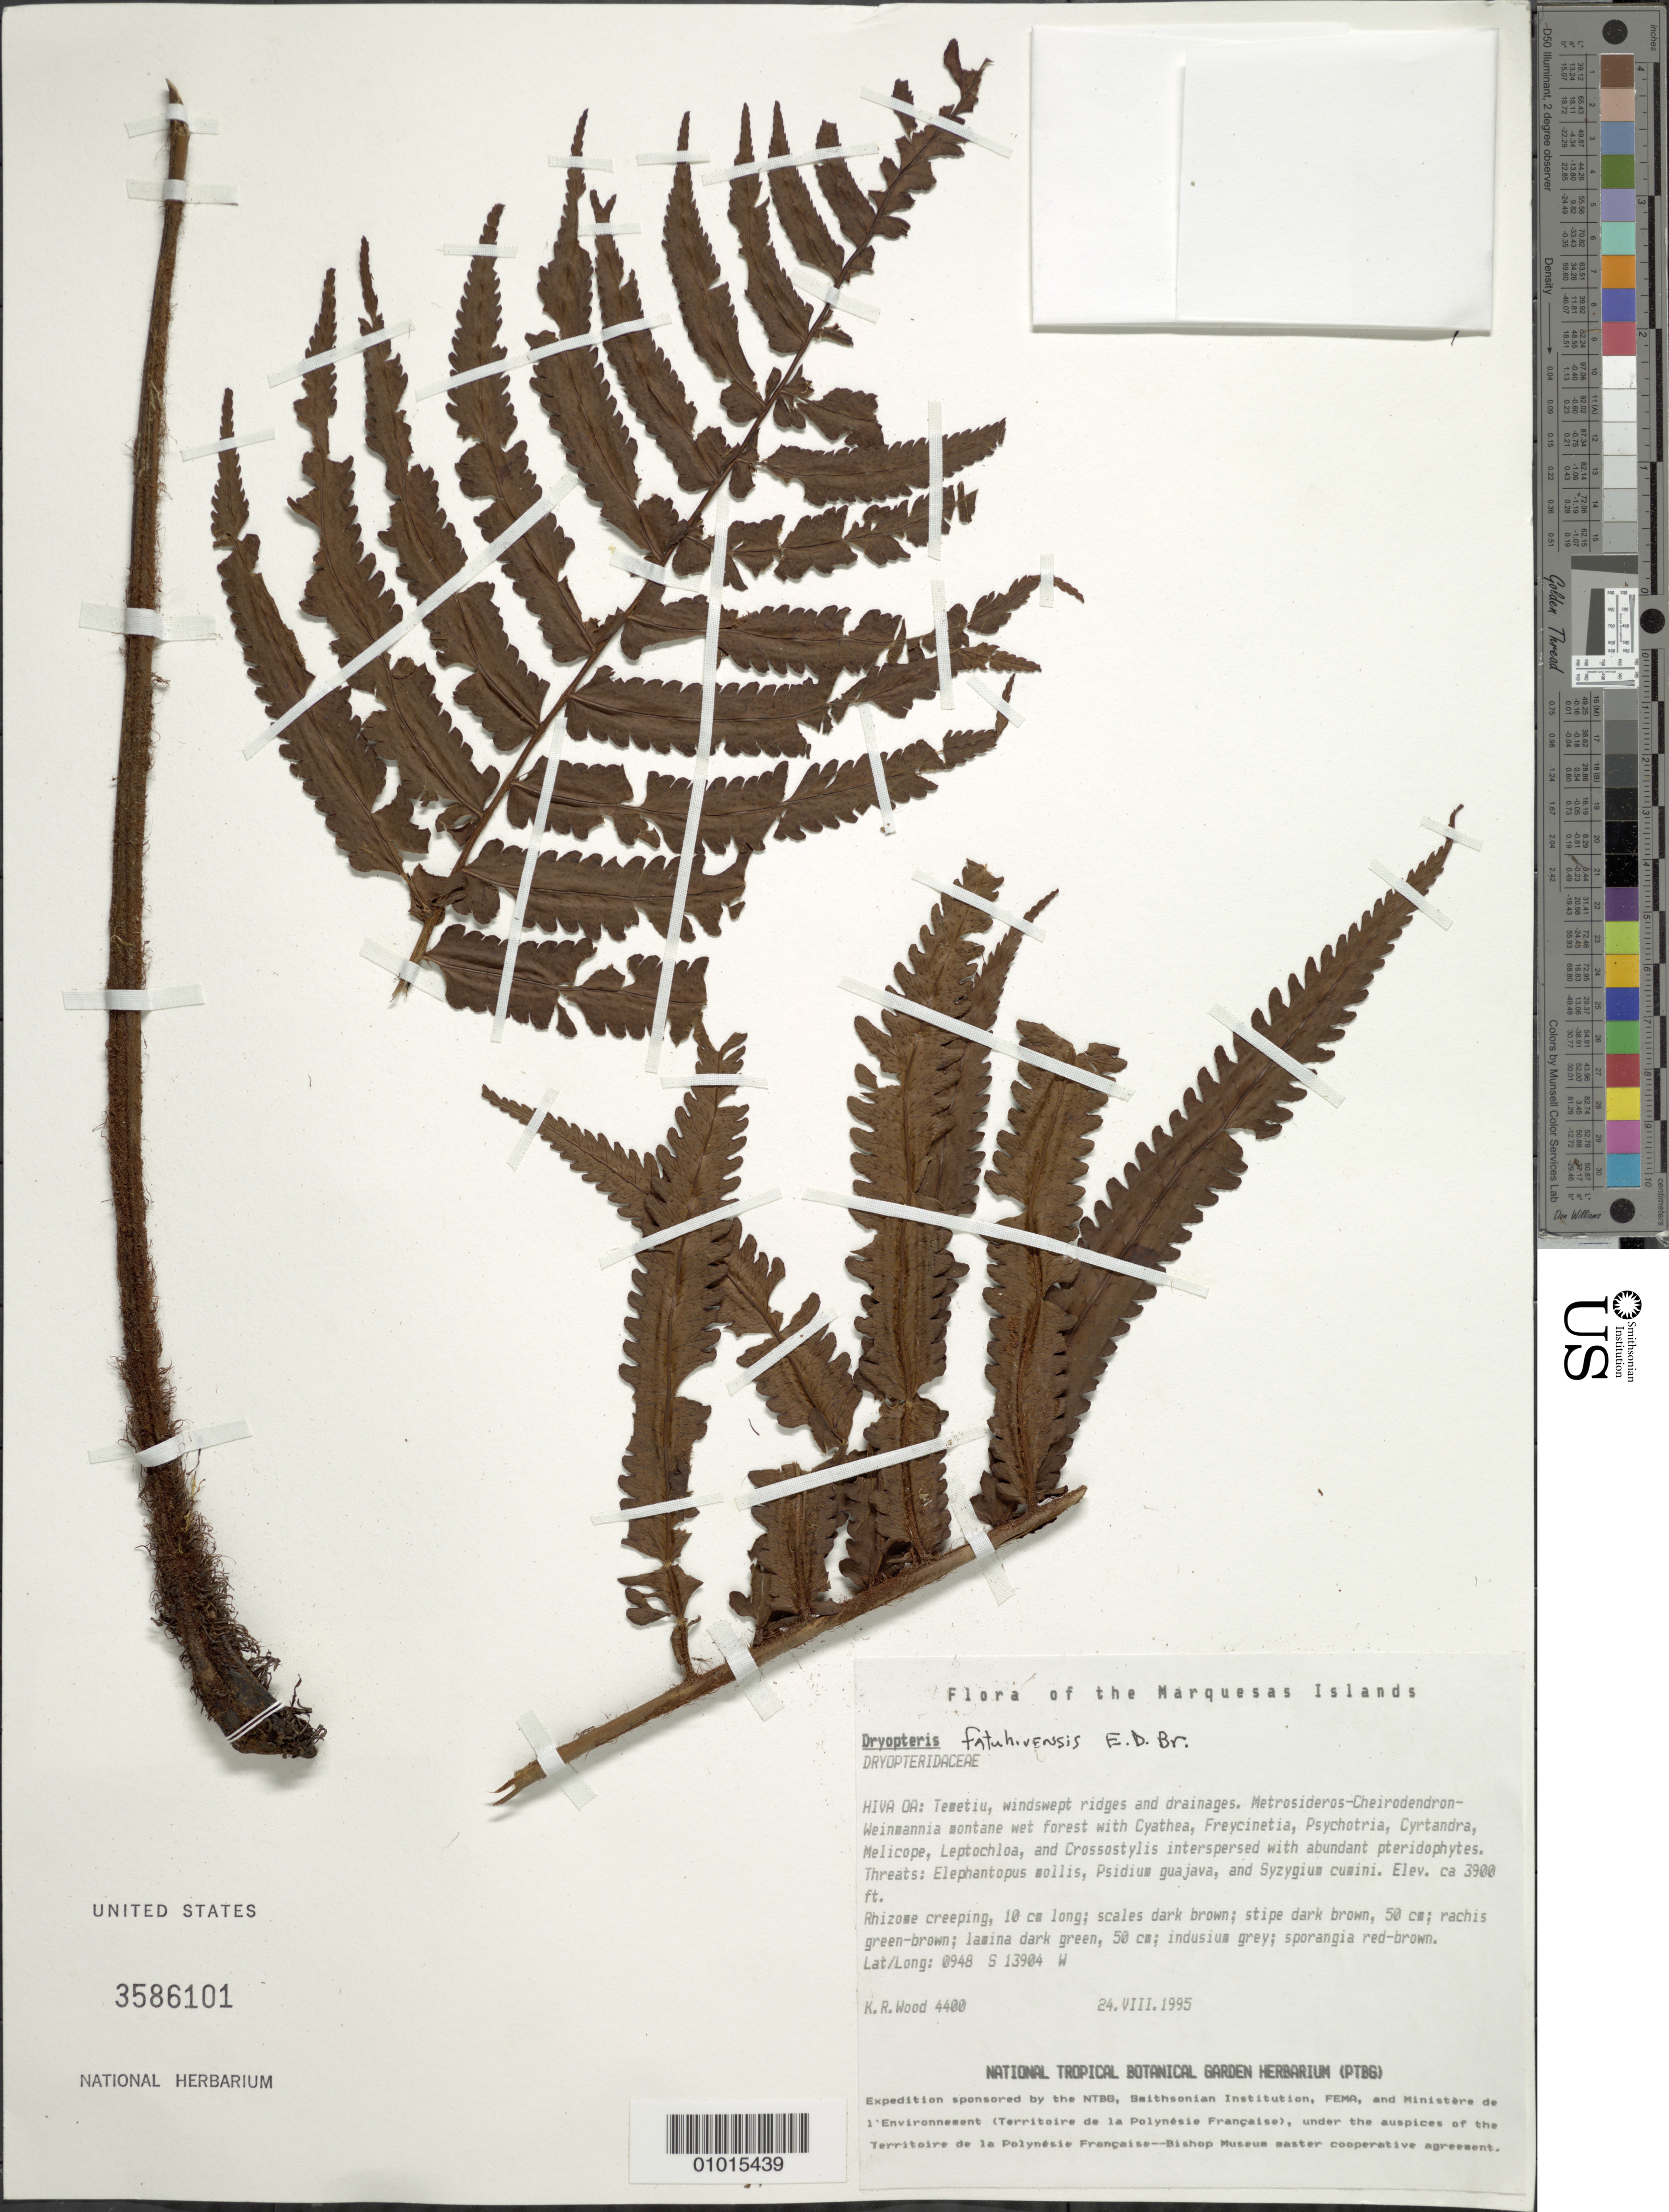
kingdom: Plantae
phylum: Tracheophyta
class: Polypodiopsida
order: Polypodiales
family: Dryopteridaceae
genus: Dryopteris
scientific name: Dryopteris fatuhivensis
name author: E.D. Br.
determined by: Lorence, David H., (PTBG), National Tropical Botanical Garden (UNITED STATES)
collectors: K. R. Wood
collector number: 4400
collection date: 1995-08-24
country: French Polynesia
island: Hiva Oa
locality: Temetiu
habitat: windswept ridges and drainages, In Metrosideros-Cheirodendron-Weinmannia montane wet forest and Cyathea-Freycinetia interspersed with rich pteridophyte forests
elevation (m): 1189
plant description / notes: Threats: Elaphantopsis mollis, Psidium guajava, Syzygium cuminii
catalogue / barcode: US 3586101